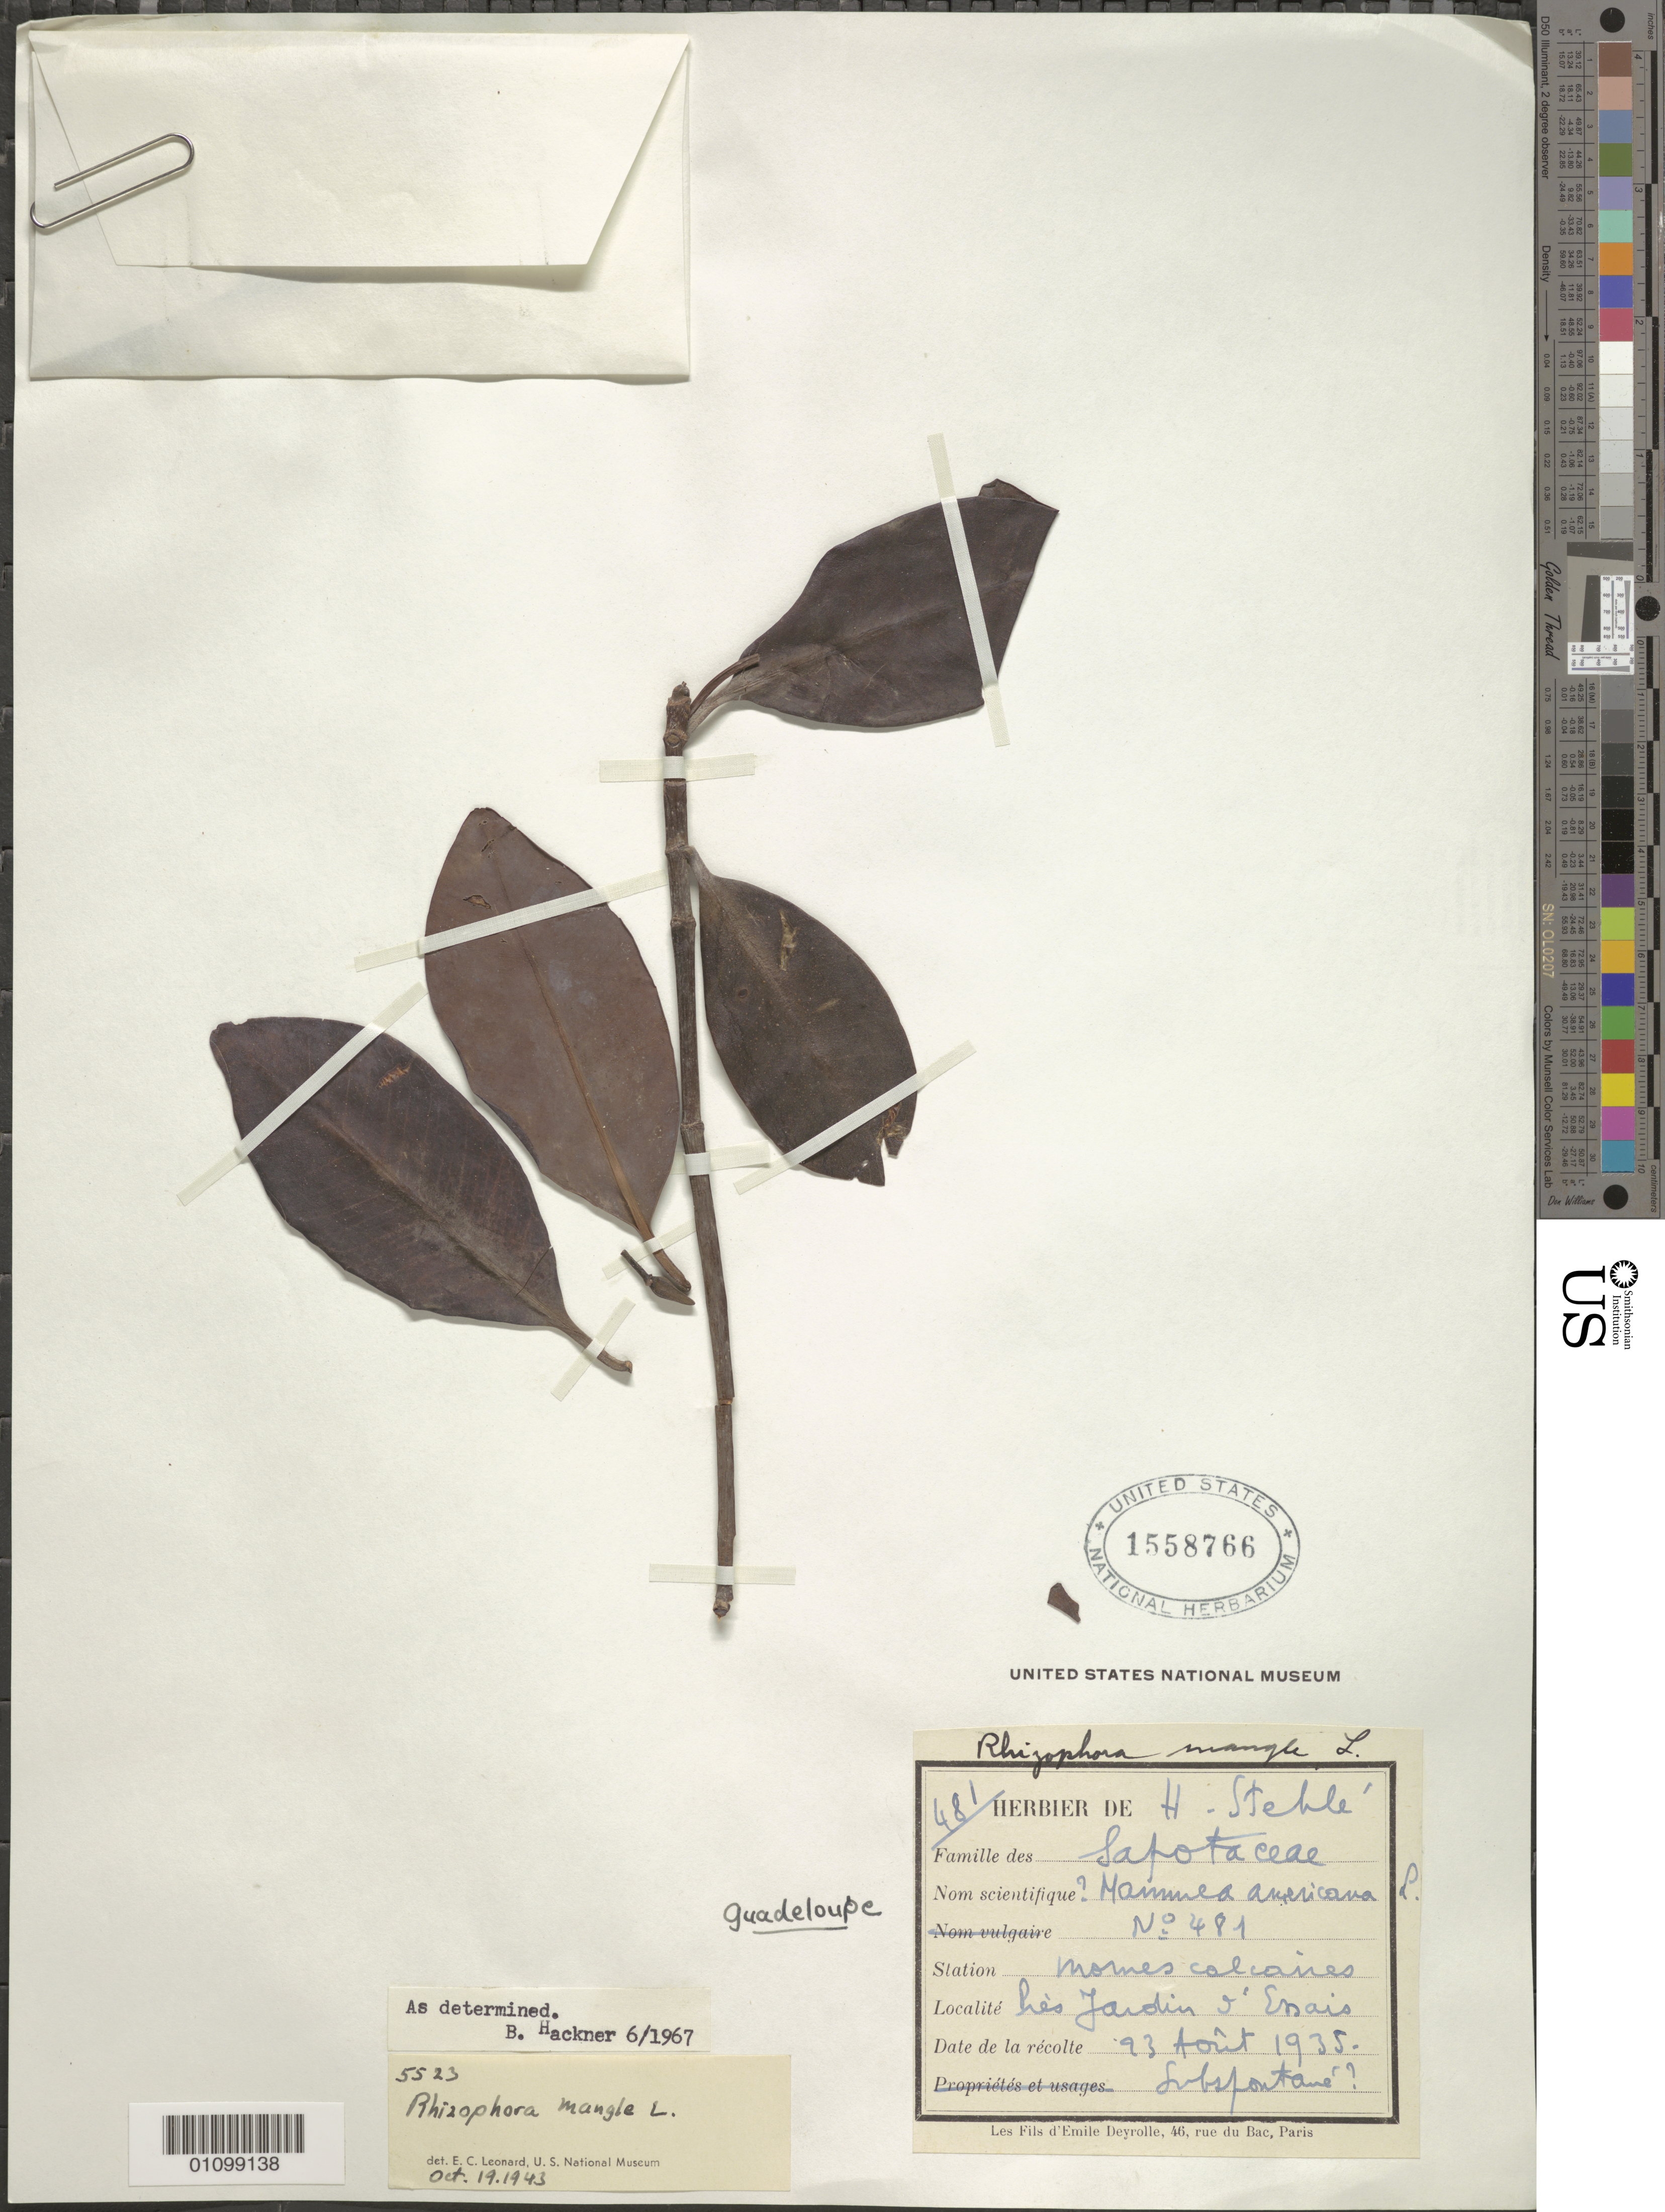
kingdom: Plantae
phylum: Tracheophyta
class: Magnoliopsida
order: Malpighiales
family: Rhizophoraceae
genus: Rhizophora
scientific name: Rhizophora mangle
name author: L.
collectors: H. Stehlé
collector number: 481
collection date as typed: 23 Aug 1935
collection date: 1935-08-23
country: Jamaica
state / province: Saint Ann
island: Jamaica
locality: Les Jardin du Enais.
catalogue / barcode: US 1558766